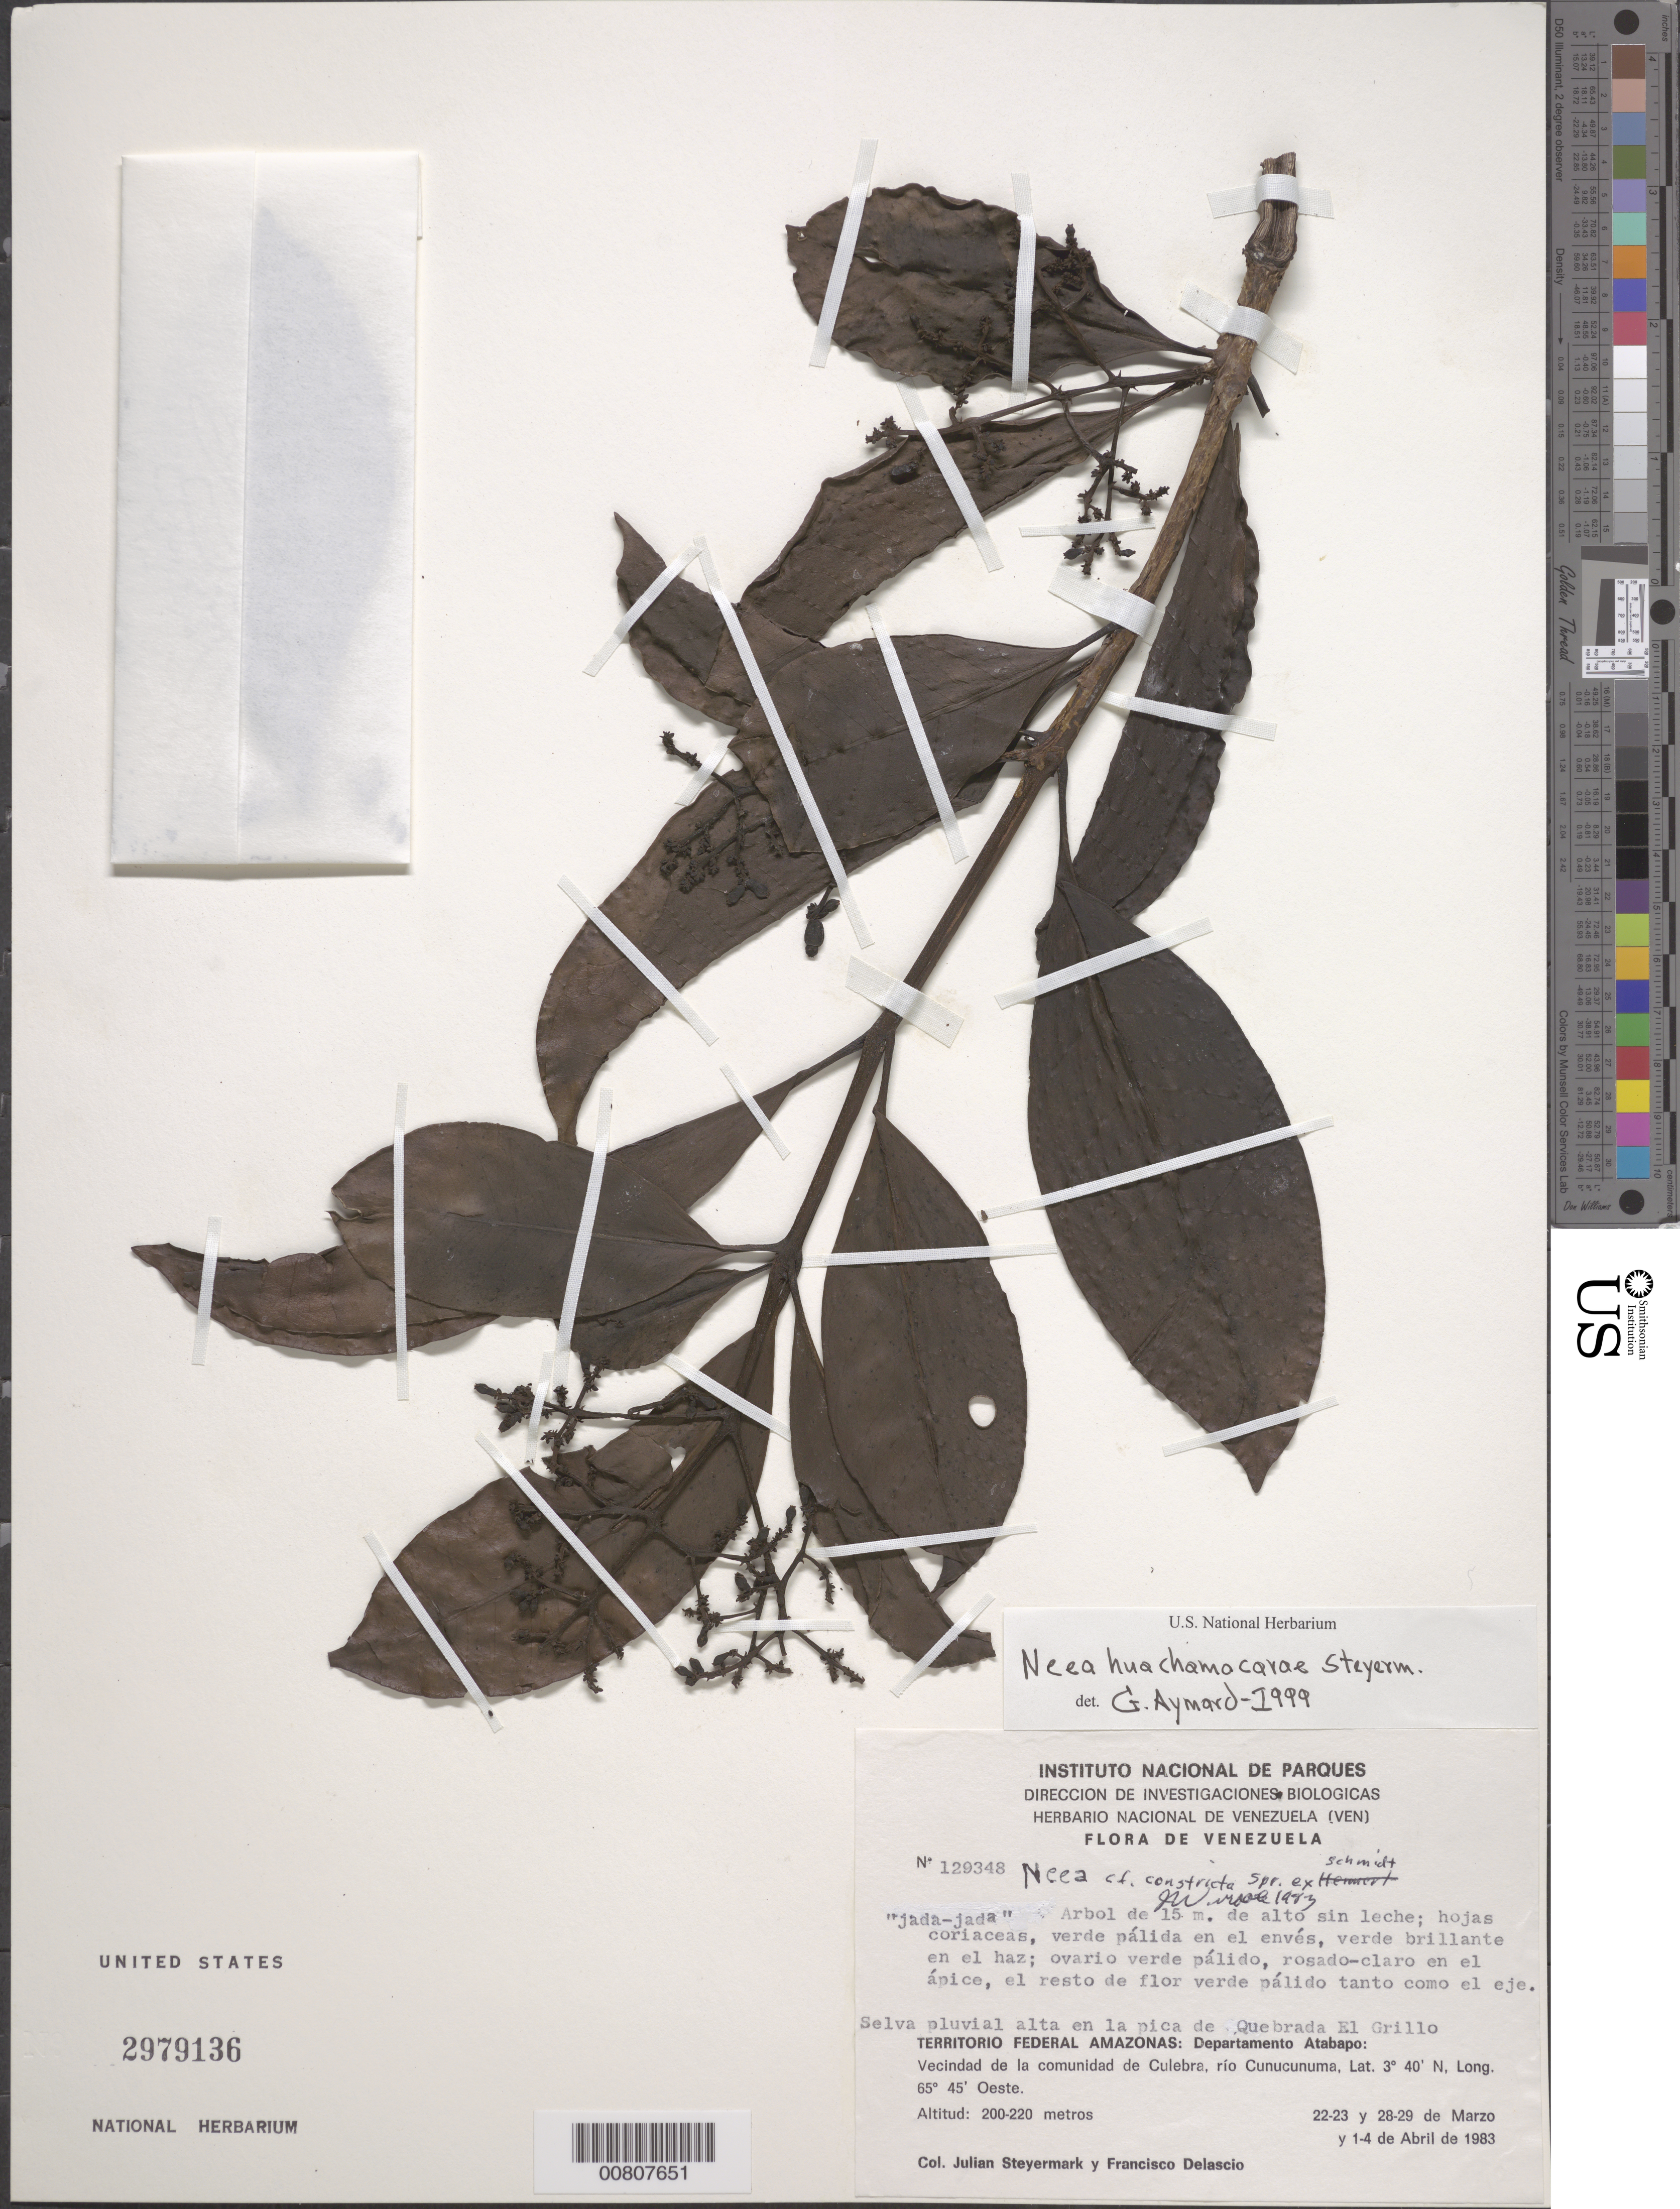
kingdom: Plantae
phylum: Tracheophyta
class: Magnoliopsida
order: Caryophyllales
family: Nyctaginaceae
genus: Neea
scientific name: Neea huachamacarae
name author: Steyerm.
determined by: Aymard C., G. A., (PORT), Univ. Nac. Exp. de los Llanos Ezequiel Zamora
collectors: J. Steyermark & F. Delascio C.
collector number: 129348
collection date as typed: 1-Apr-83 to 4-Apr-83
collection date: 1983-04-01/1983-04-04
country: Venezuela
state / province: Amazonas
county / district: Atabapo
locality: Río Cunucunuma, vic. de la comunidad de Culebra, en la pica de Quebrada El Grillo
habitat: Rainforest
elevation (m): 200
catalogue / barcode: US 2979136